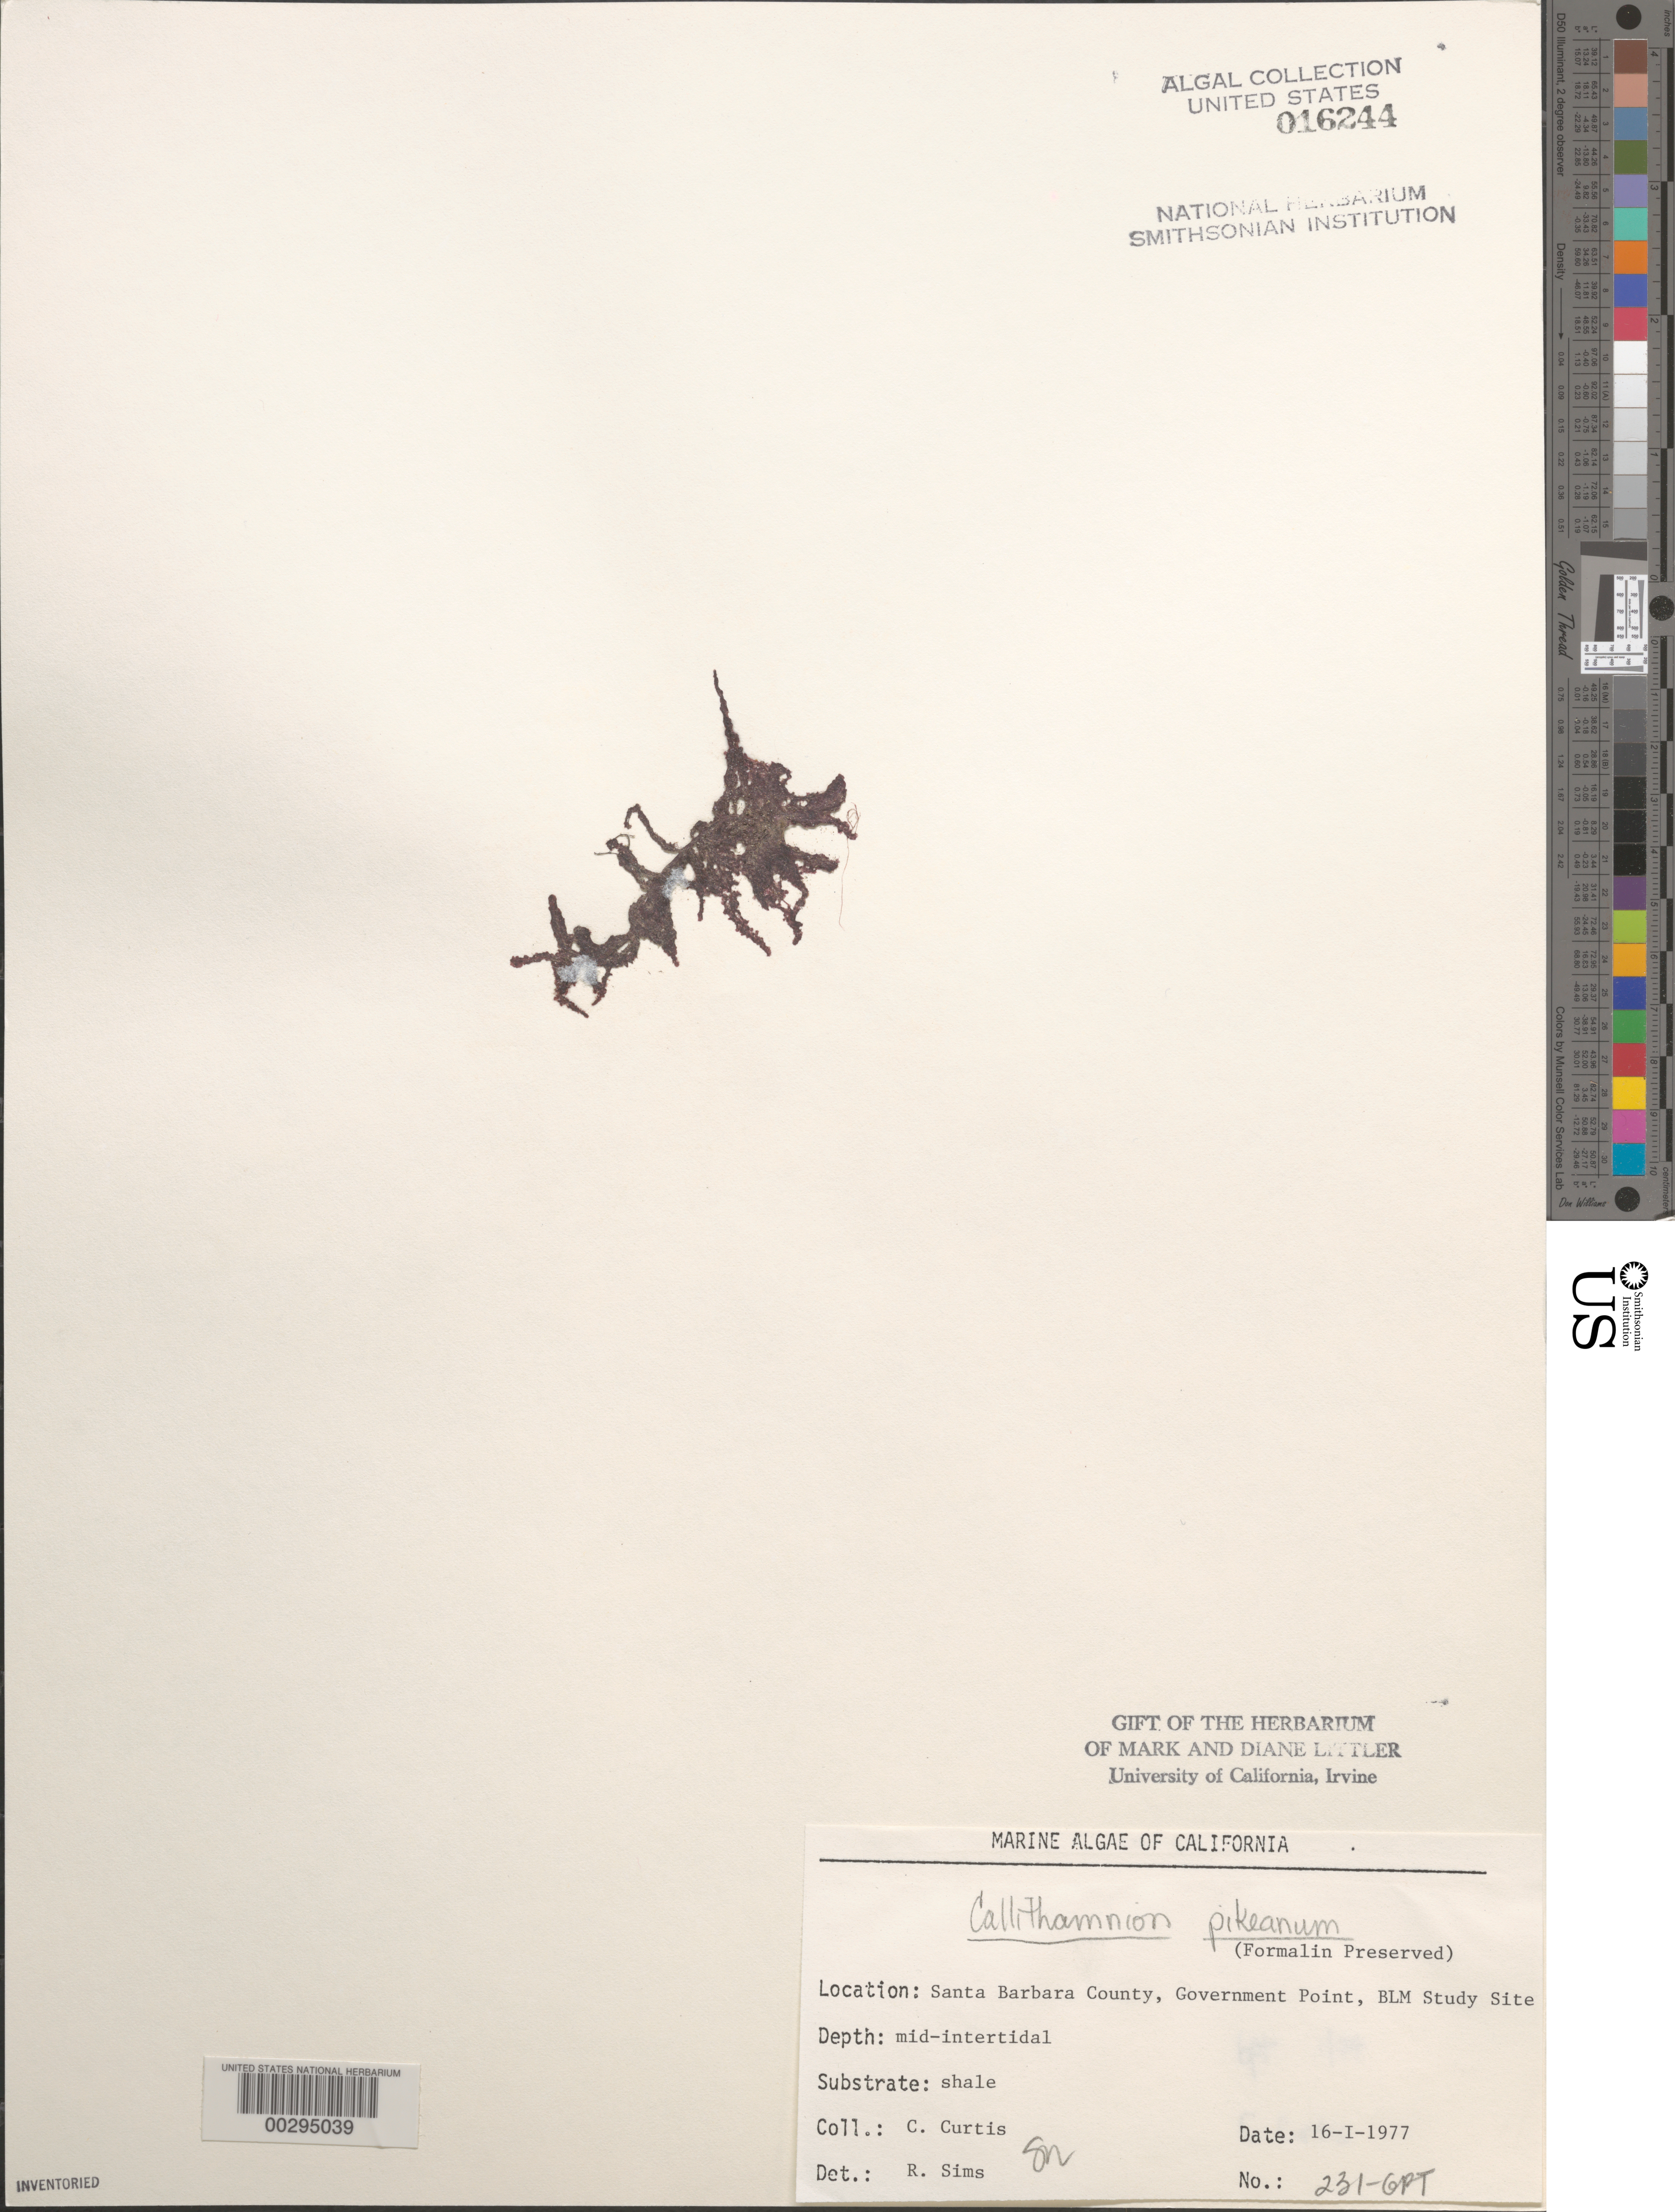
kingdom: Plantae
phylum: Rhodophyta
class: Florideophyceae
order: Ceramiales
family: Callithamniaceae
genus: Callithamnion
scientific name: Callithamnion pikeanum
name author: Harv.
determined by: Sims, Robert H.; Murray, S. N.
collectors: C. Curtis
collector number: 231-gpt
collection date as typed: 16 Jan 1977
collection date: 1977-01-16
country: United States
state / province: California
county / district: Santa Barbara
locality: Government Point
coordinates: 34 26'31"N, 120 24'06"W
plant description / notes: BLM-SOCALBIGHT Rocky Intertidal Survey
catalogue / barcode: US 16244